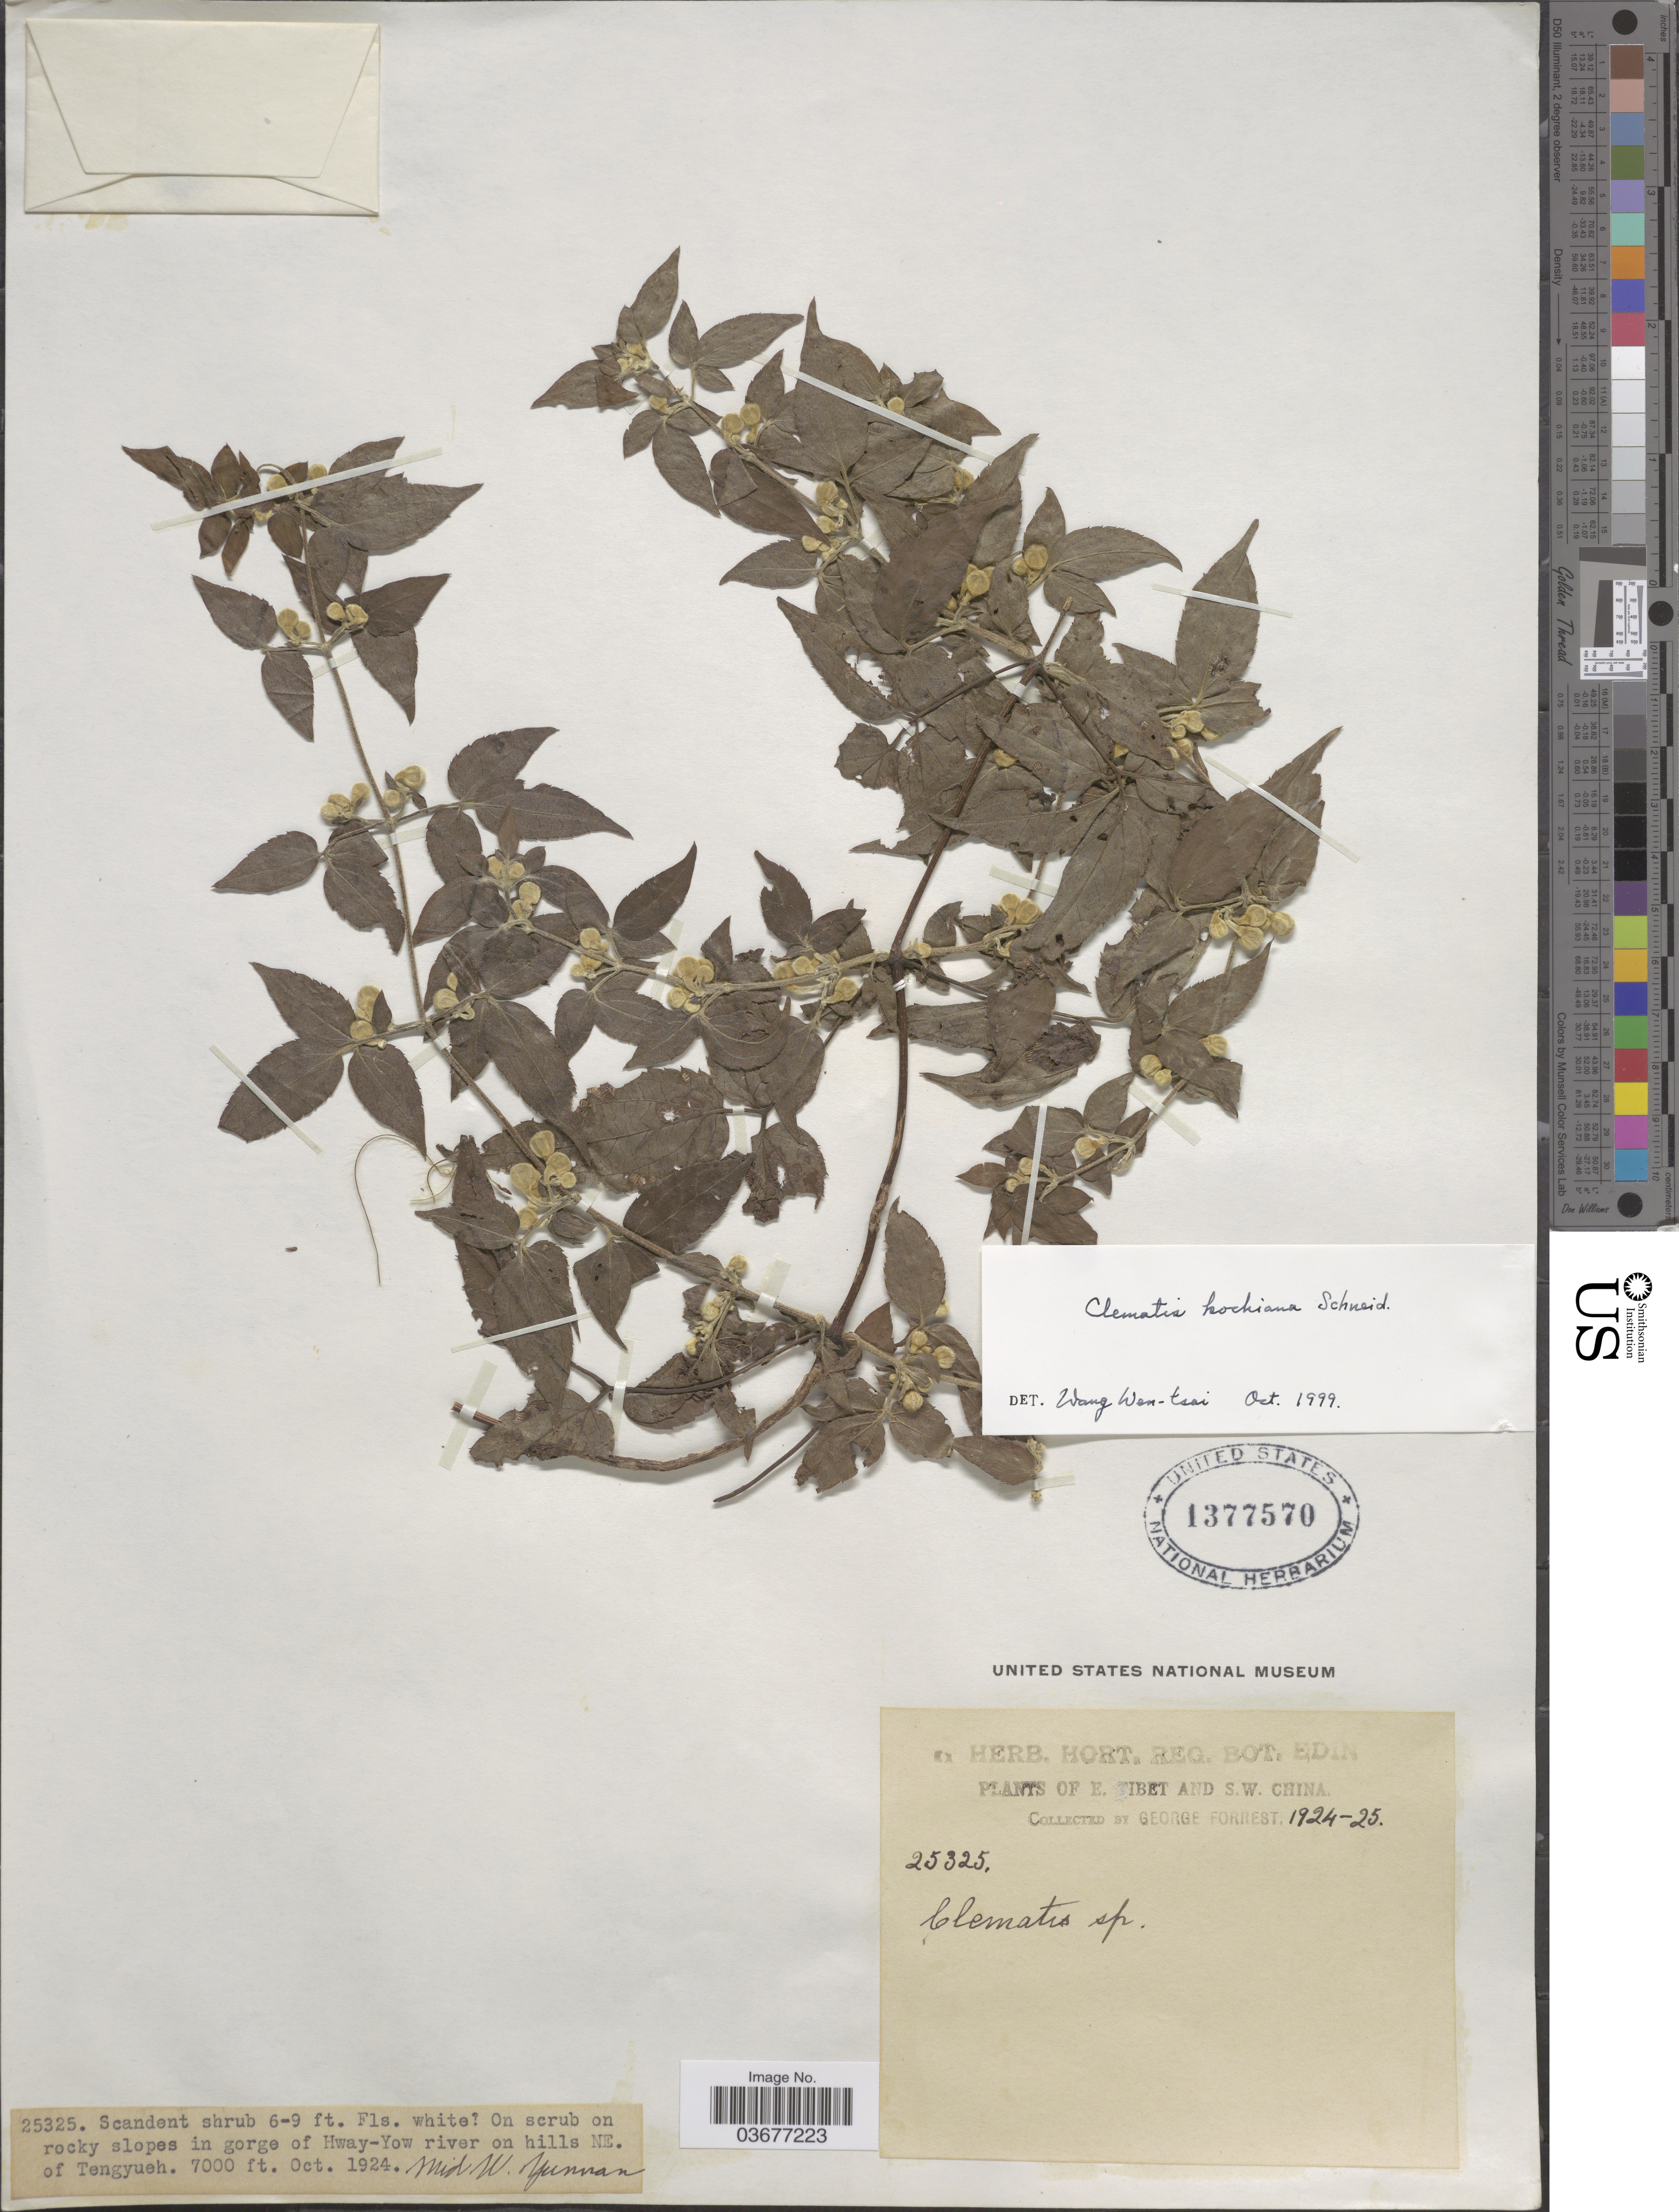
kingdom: Plantae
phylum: Tracheophyta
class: Magnoliopsida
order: Ranunculales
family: Ranunculaceae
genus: Clematis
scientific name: Clematis kockiana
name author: C.K. Schneid.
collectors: G. Forrest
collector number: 25325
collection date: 1924-10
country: China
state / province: Yunnan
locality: S.W. China. On scrub on rocky slopes in gorge of Hway-Yow river on hills NE. of Tengyueh. Mid W. Yunnan.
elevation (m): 2134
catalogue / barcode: US 1377570